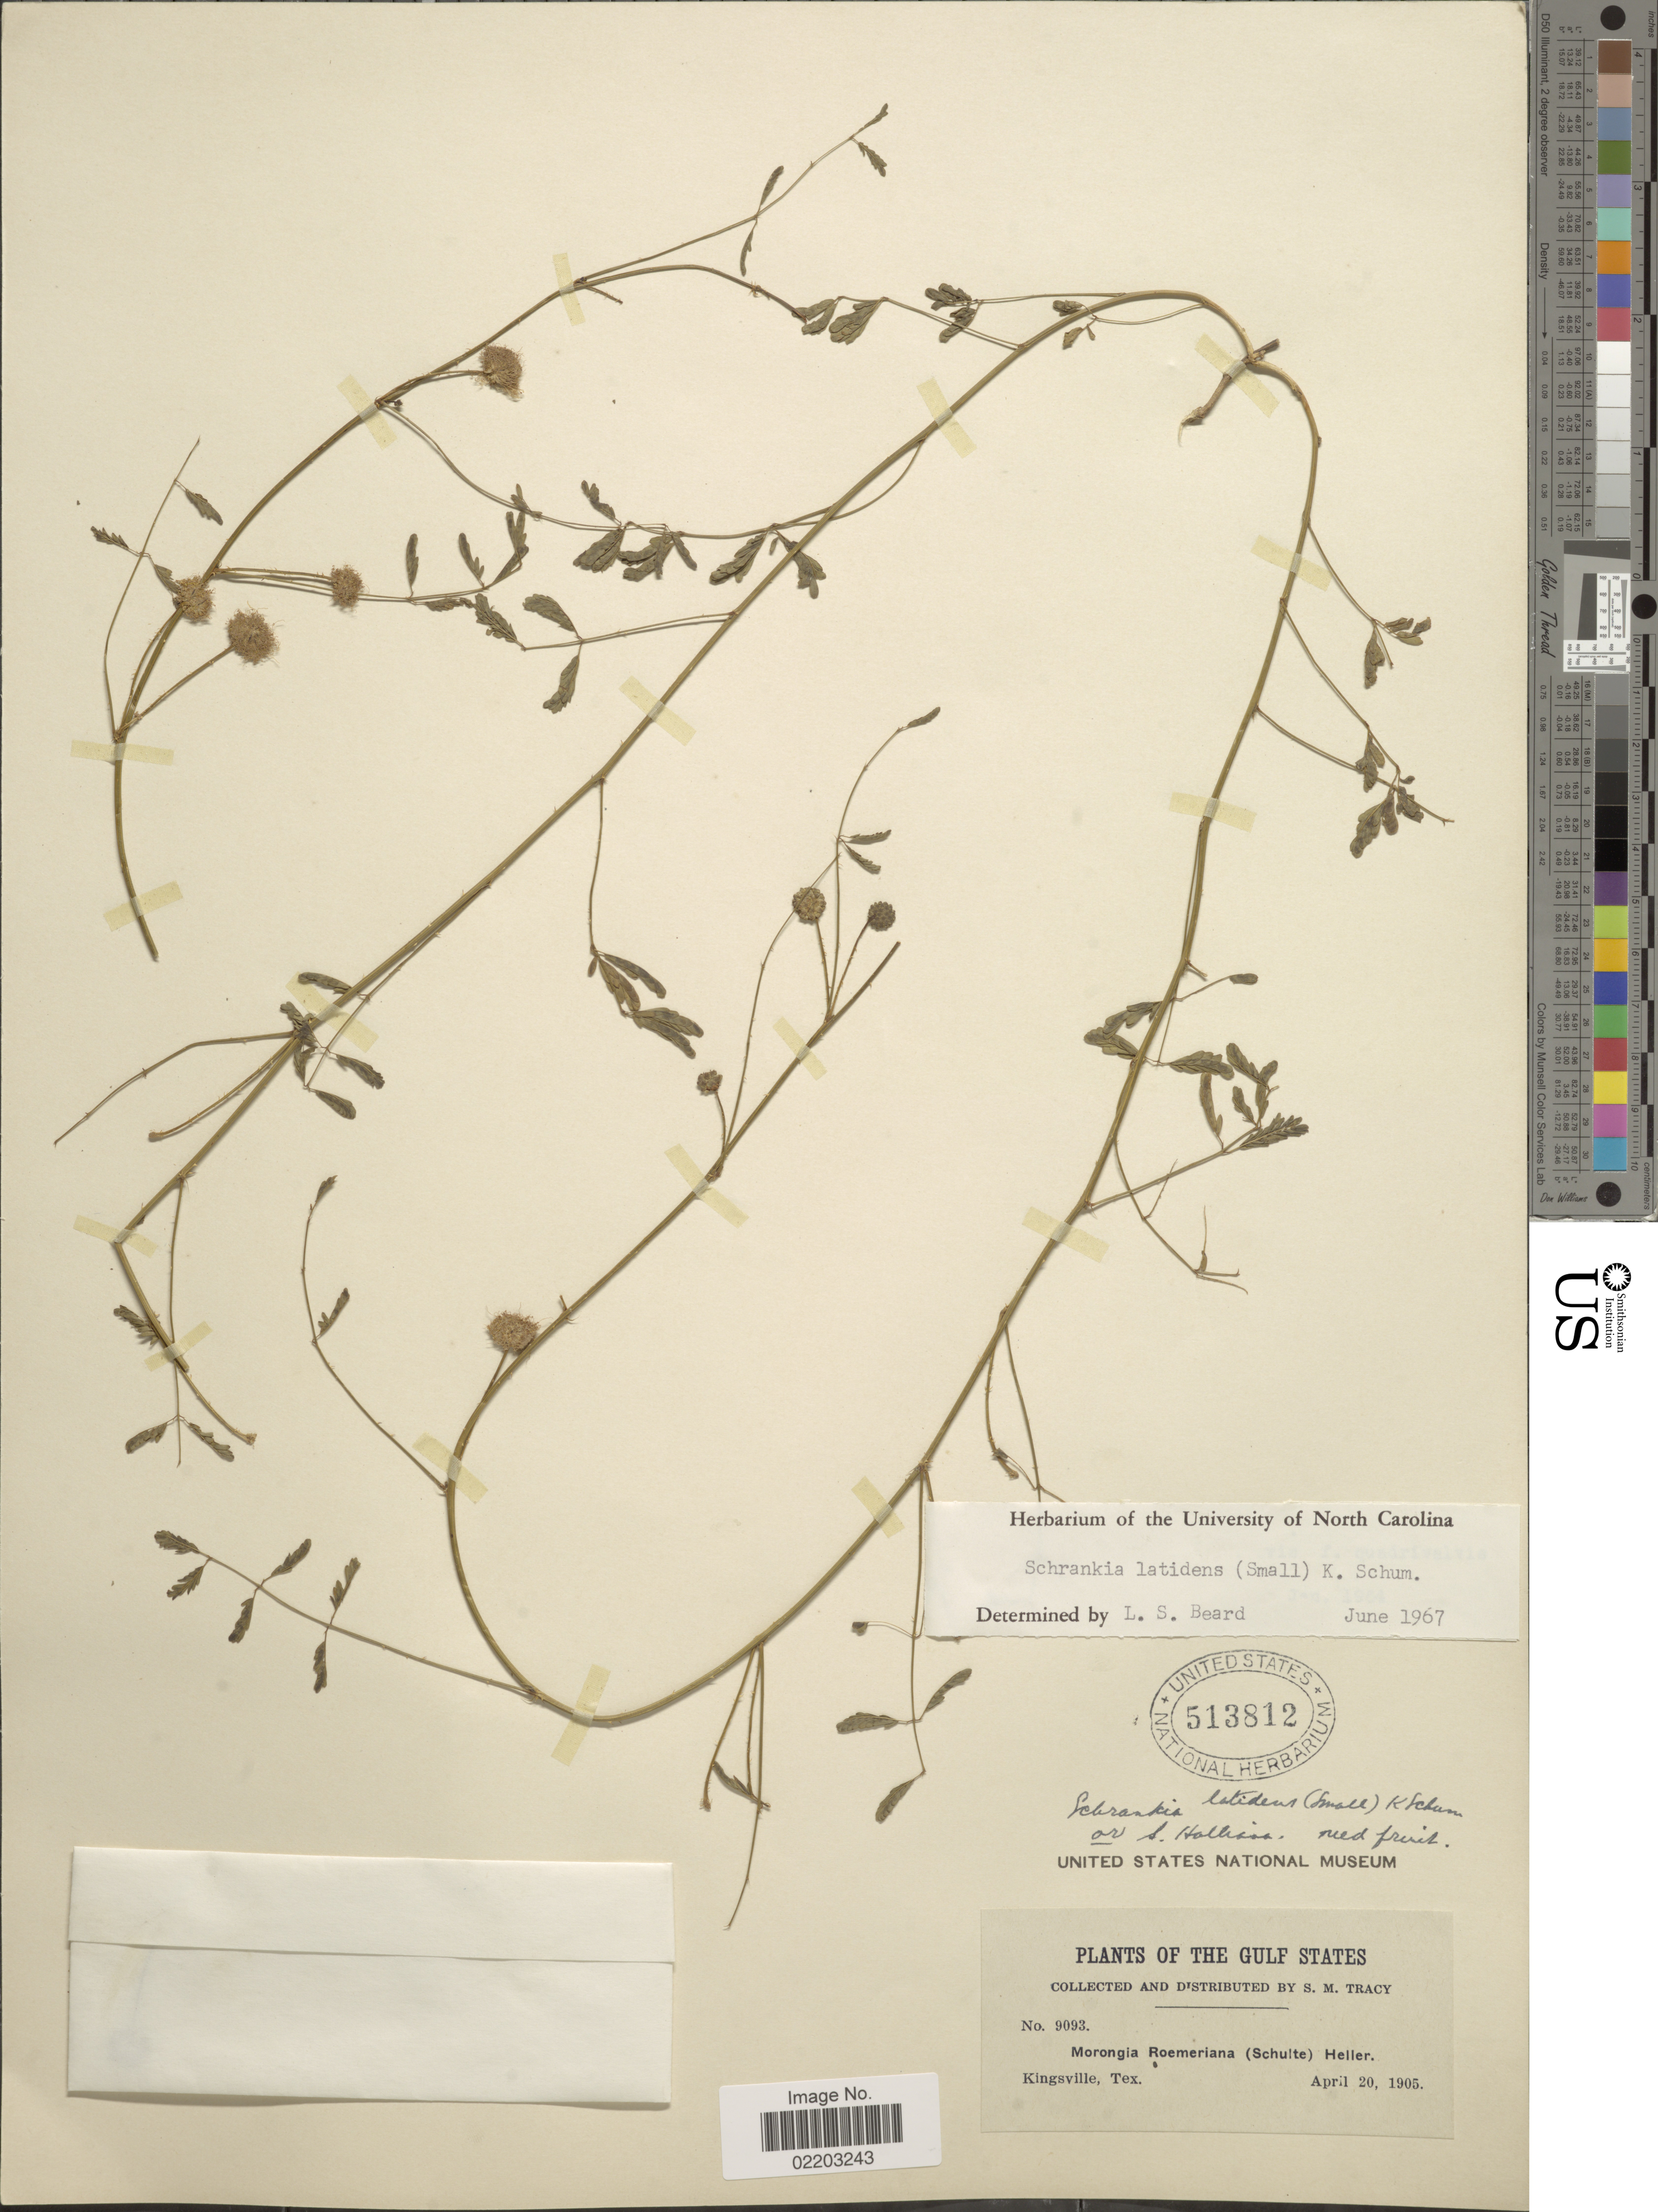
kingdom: Plantae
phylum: Tracheophyta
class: Magnoliopsida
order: Fabales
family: Fabaceae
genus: Mimosa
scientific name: Mimosa latidens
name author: (Small) B.L. Turner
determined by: U.S. National Herbarium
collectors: S. M. Tracy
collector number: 9093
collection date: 1905-04-20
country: United States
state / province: Texas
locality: The Gulf States, Kingsville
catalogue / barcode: US 513812